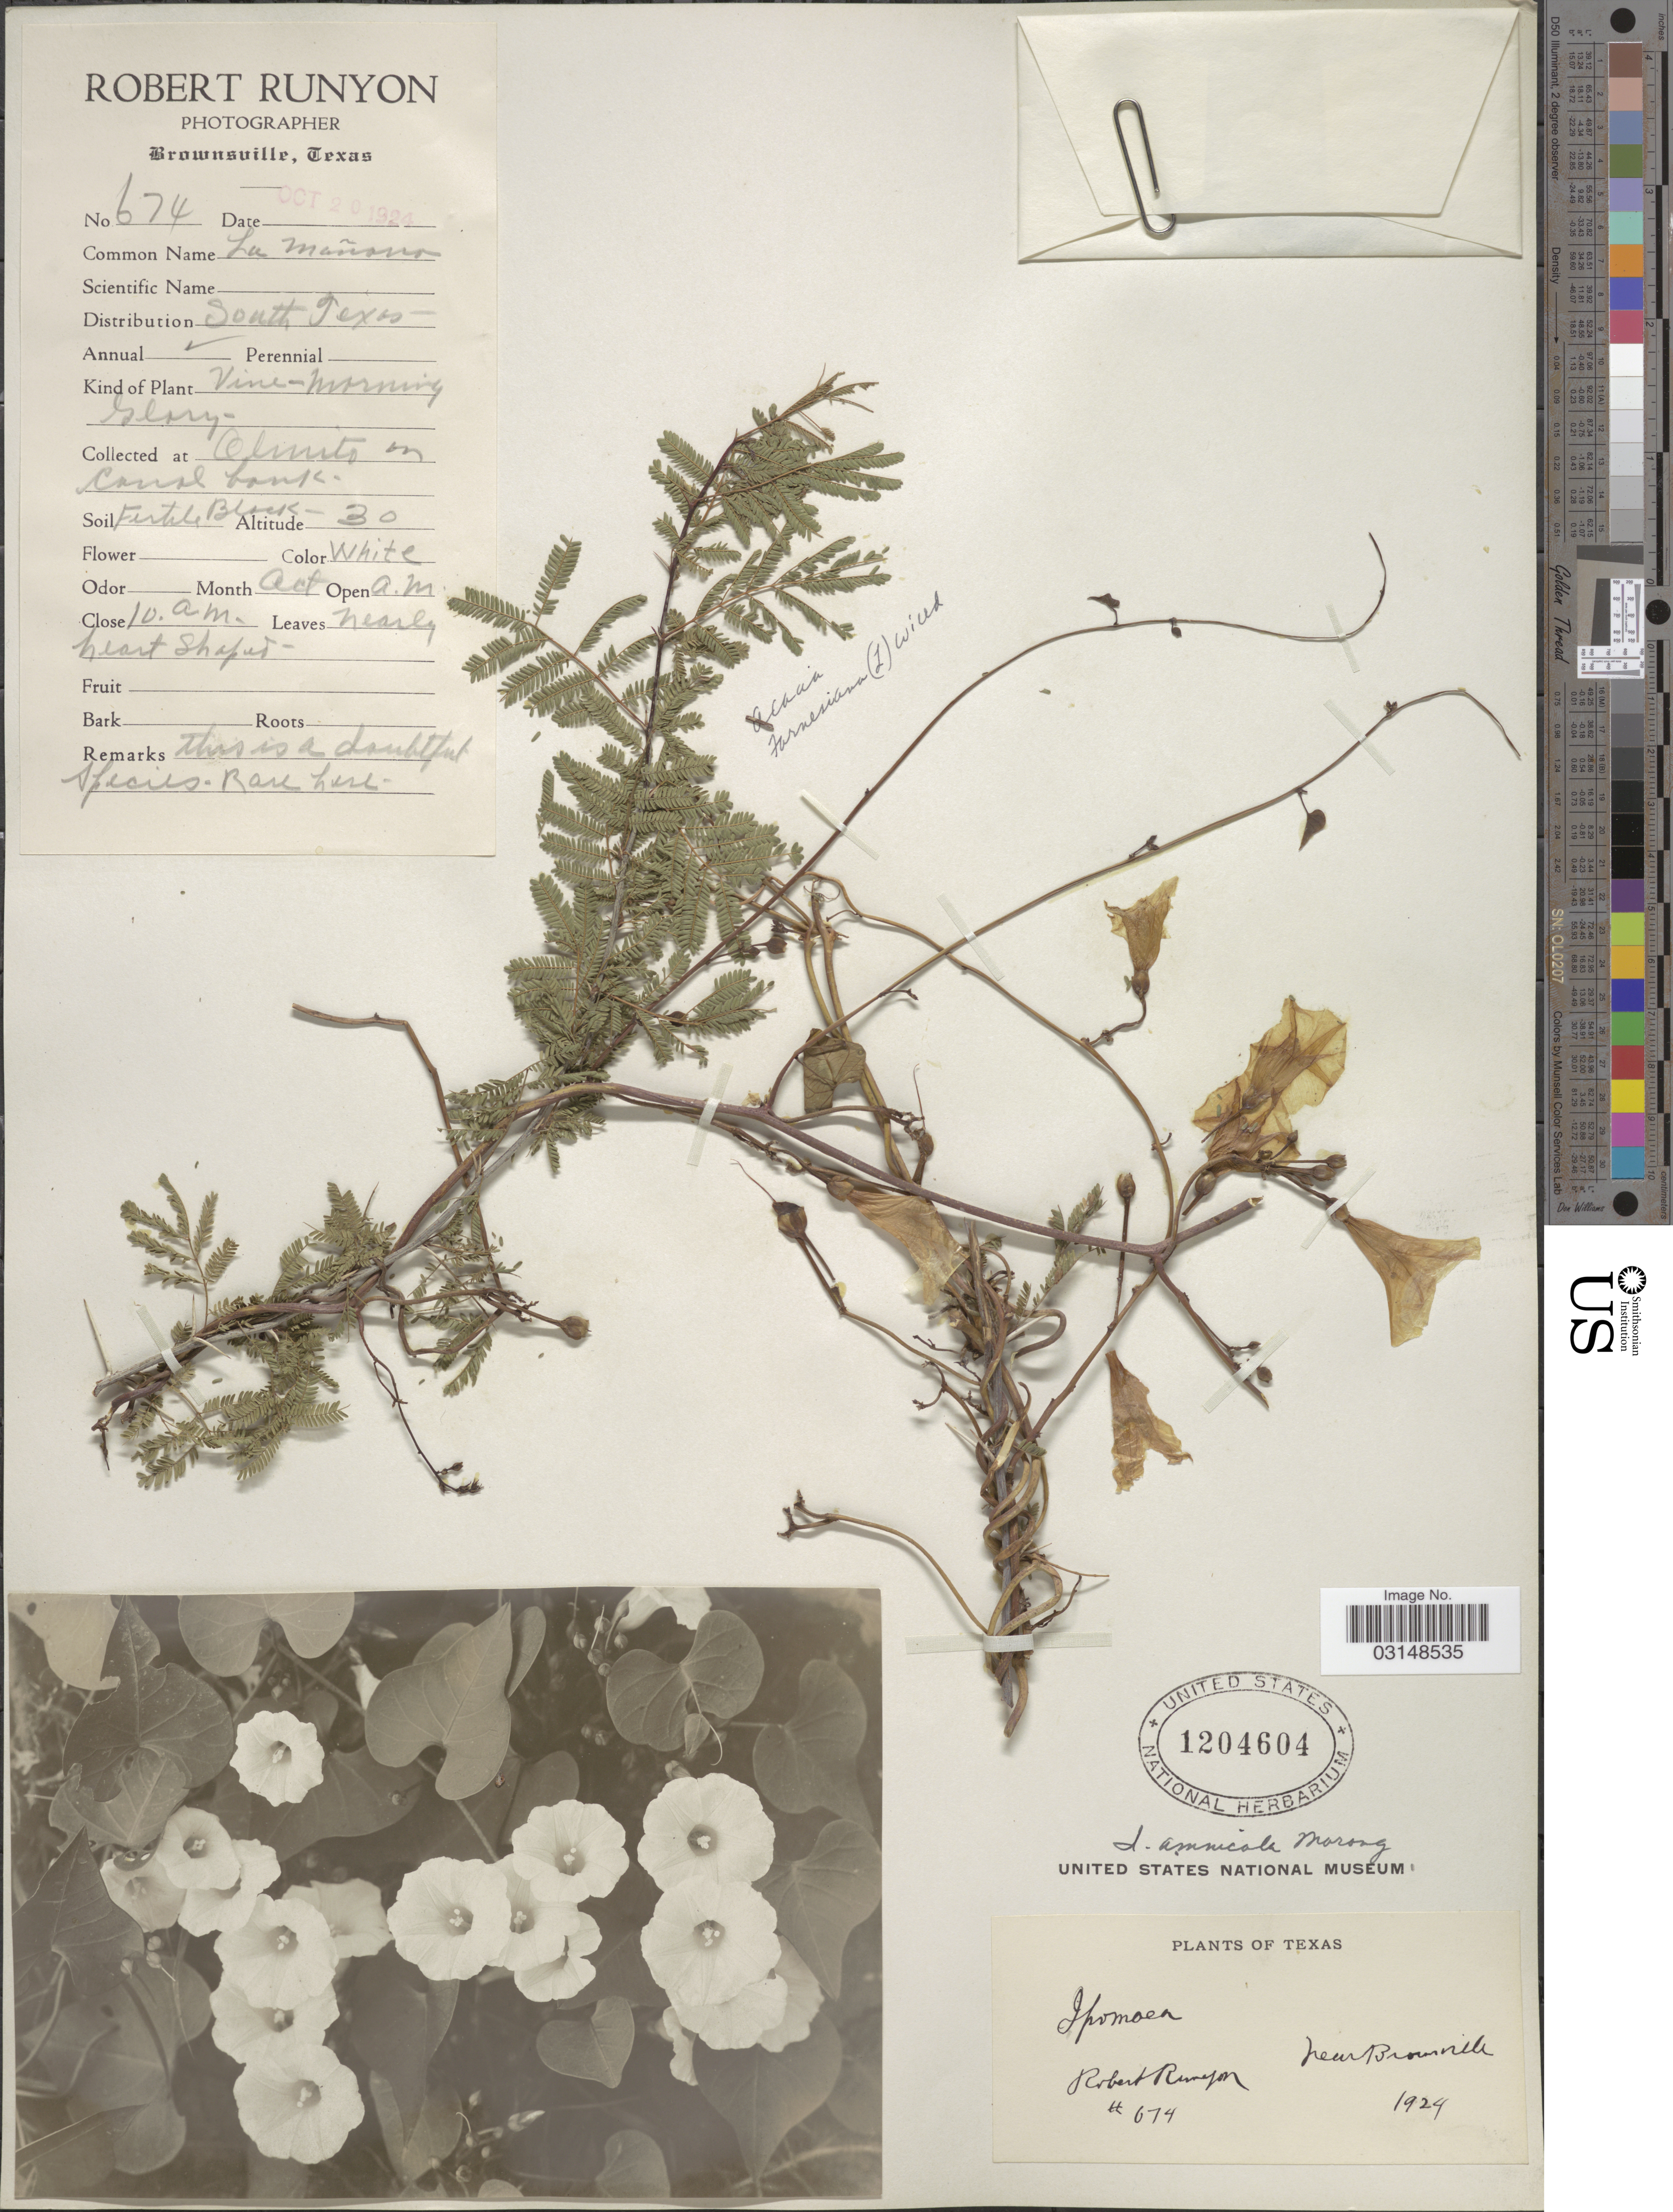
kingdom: Plantae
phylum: Tracheophyta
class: Magnoliopsida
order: Solanales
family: Convolvulaceae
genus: Ipomoea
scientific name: Ipomoea amnicola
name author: Morong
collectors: R. Runyon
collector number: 674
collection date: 1924-10-20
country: United States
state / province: Texas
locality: Near Brownsville, South Texas, Olmito on Canal bank.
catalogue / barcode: US 1204604